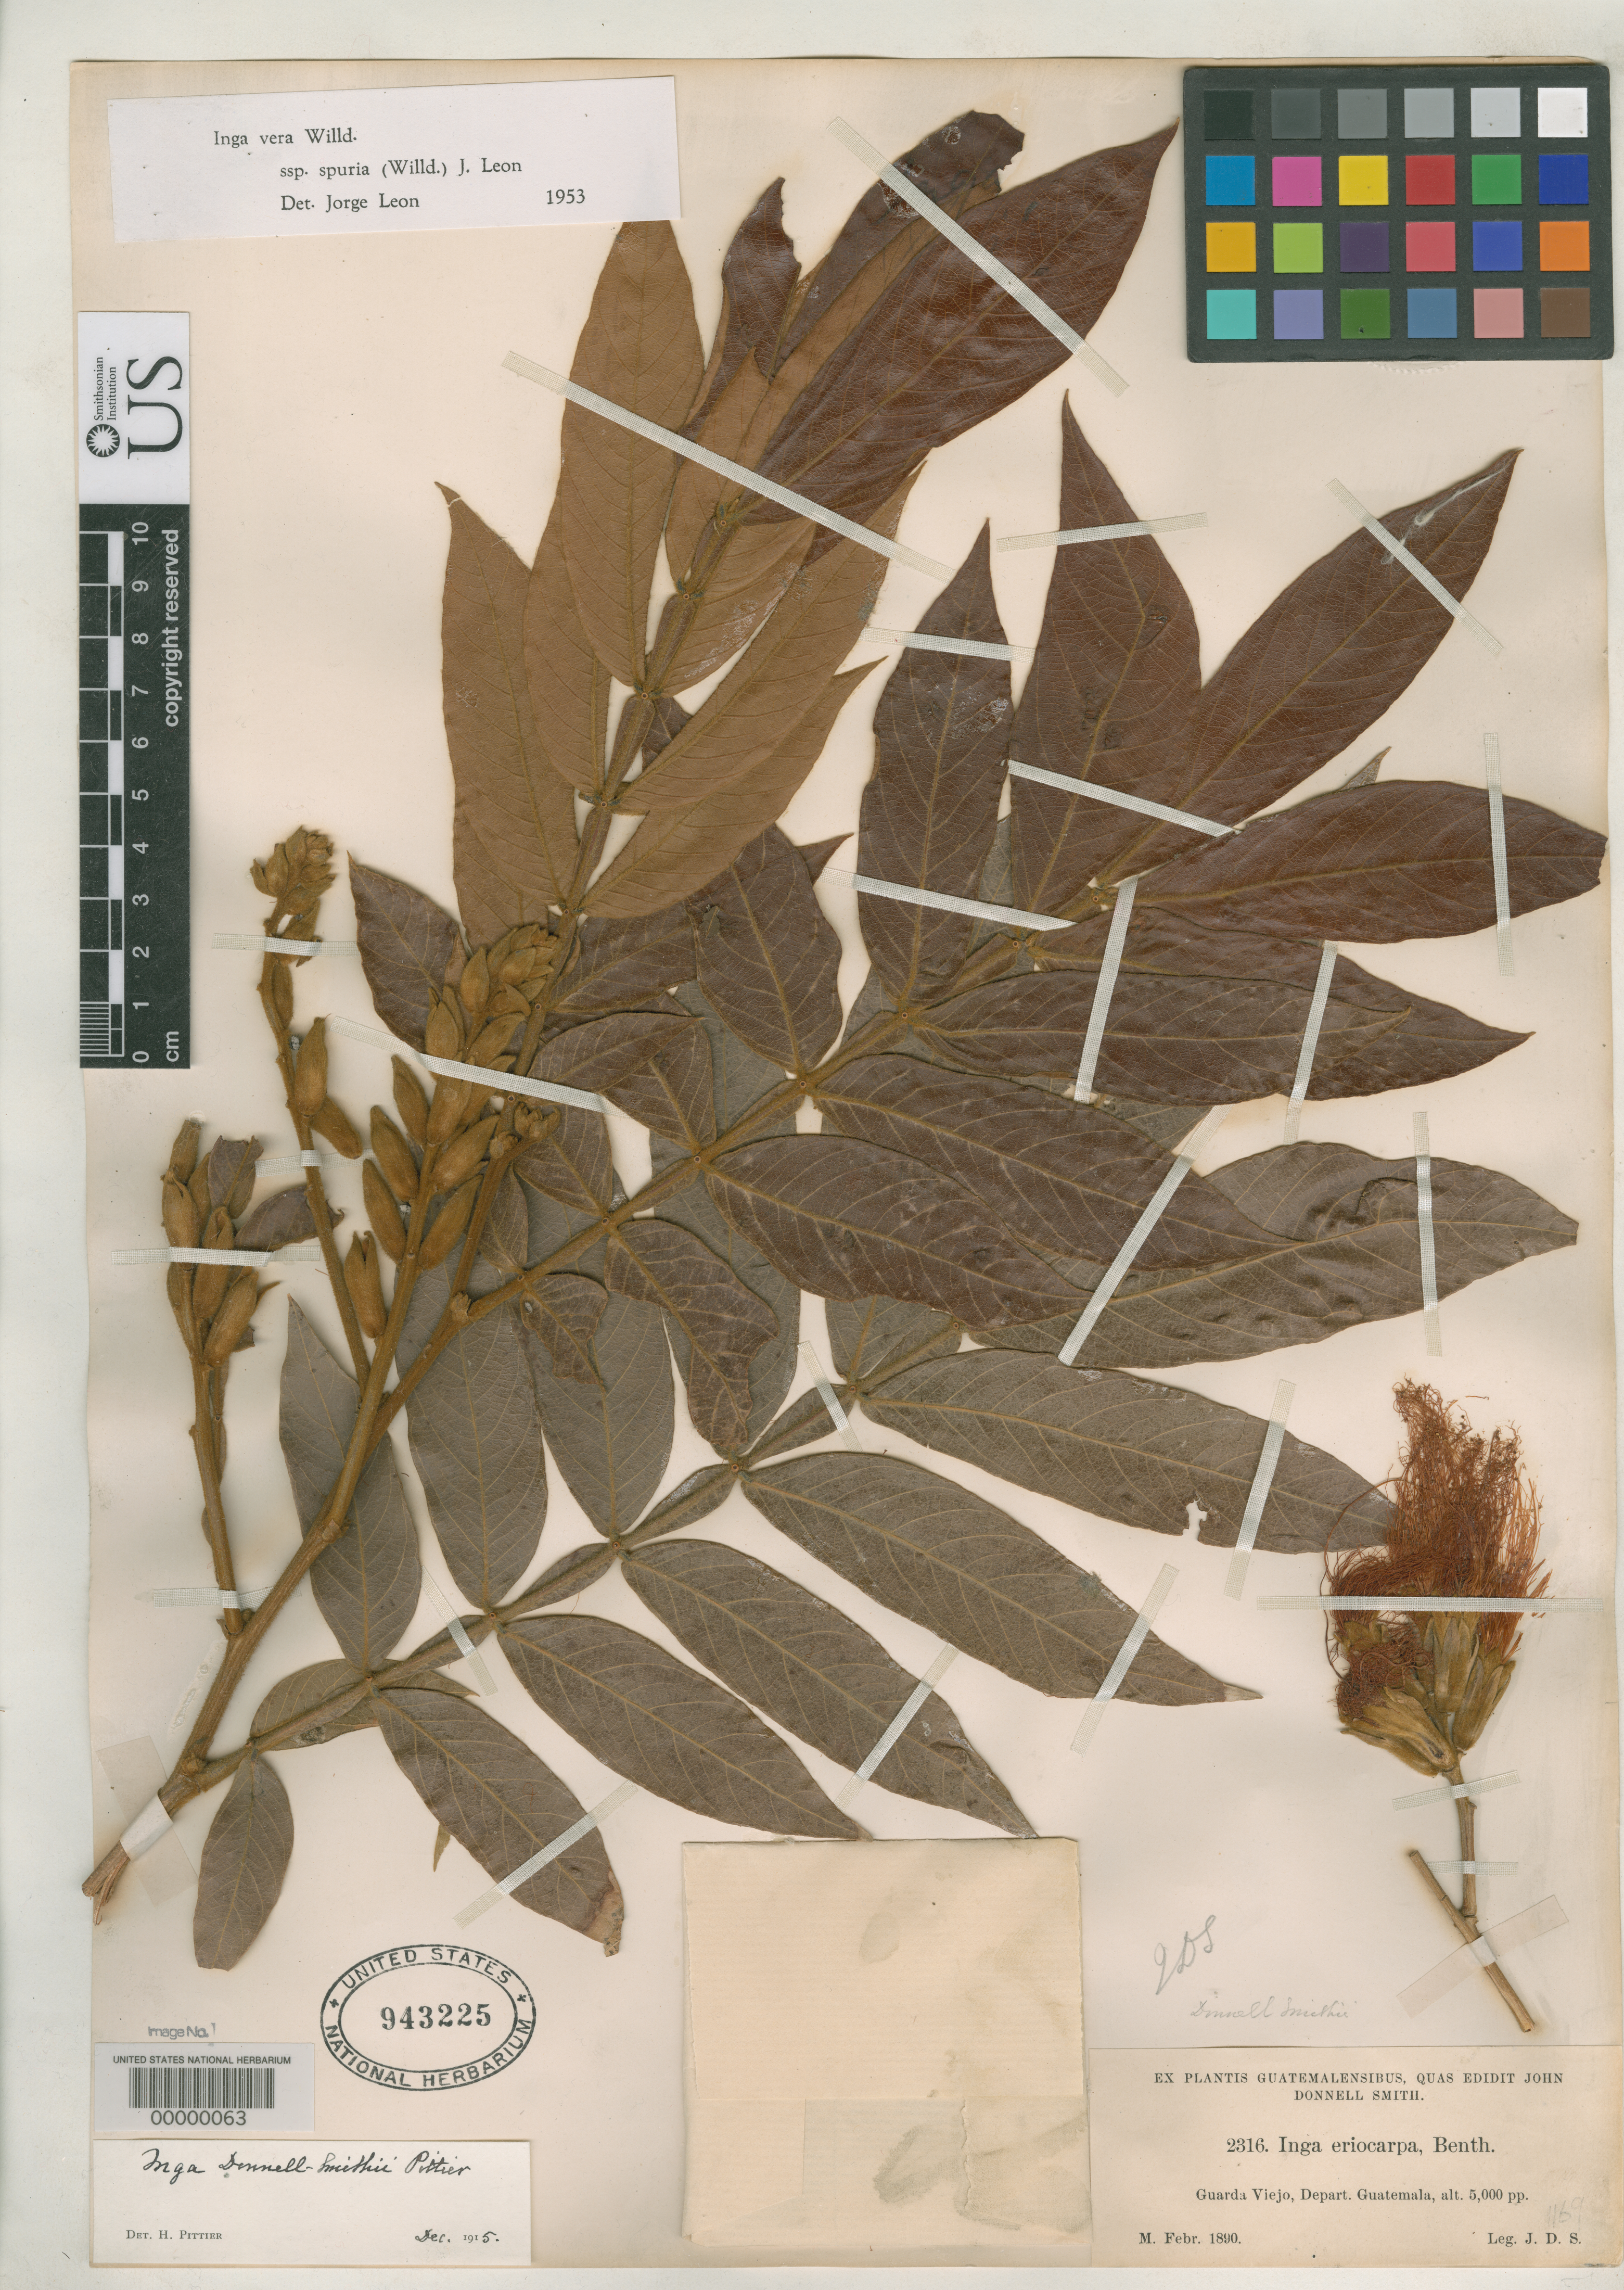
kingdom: Plantae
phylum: Tracheophyta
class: Magnoliopsida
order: Fabales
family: Fabaceae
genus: Inga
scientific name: Inga donnell-smithii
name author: Pittier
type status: Holotype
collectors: J. Donnell Smith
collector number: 2316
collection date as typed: Feb 1890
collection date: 1890-02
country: Guatemala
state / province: Guatemala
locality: El Guarda Viejo, near Guatemala City.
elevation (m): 1670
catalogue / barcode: US 943225